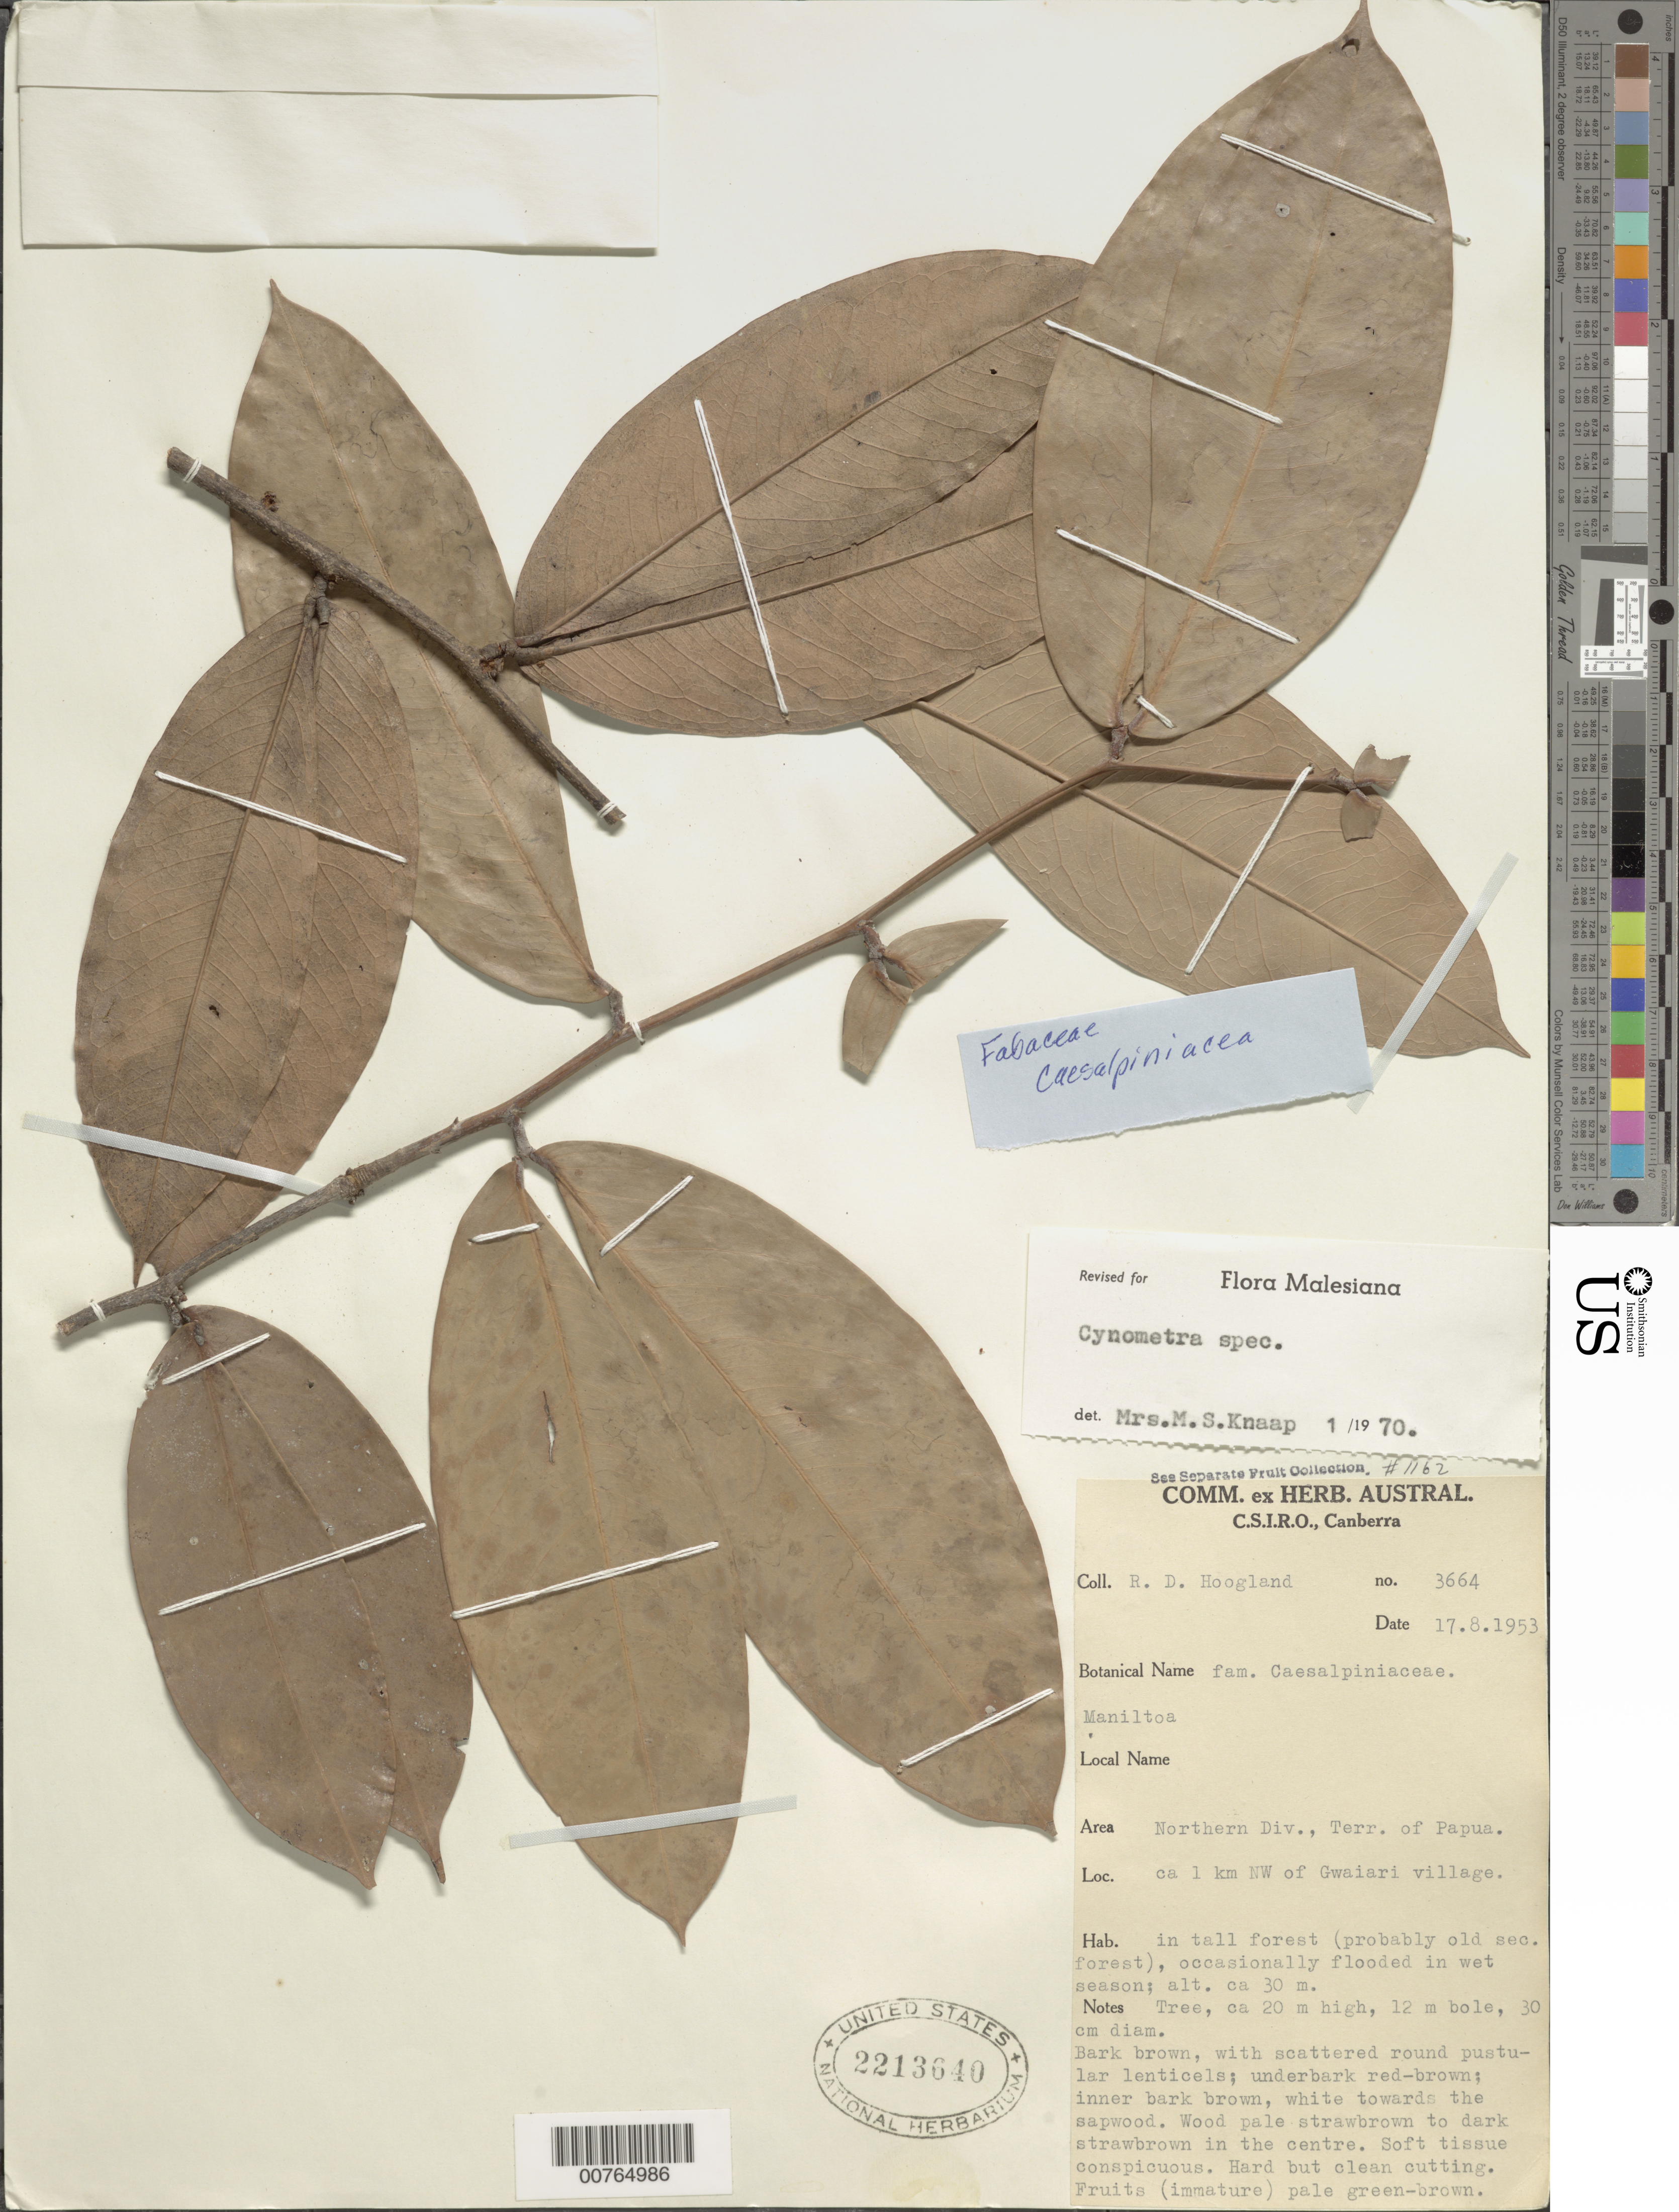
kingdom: Plantae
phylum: Tracheophyta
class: Magnoliopsida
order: Fabales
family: Fabaceae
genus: Cynometra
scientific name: Cynometra yokotai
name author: Kaneh.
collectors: R. D. Hoogland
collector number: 3664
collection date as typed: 17 Aug 1953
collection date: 1953-08-17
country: Papua New Guinea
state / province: Northern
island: New Guinea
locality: Ca. 1 km NW of Gwaiari village.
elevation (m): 30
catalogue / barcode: US 2213640